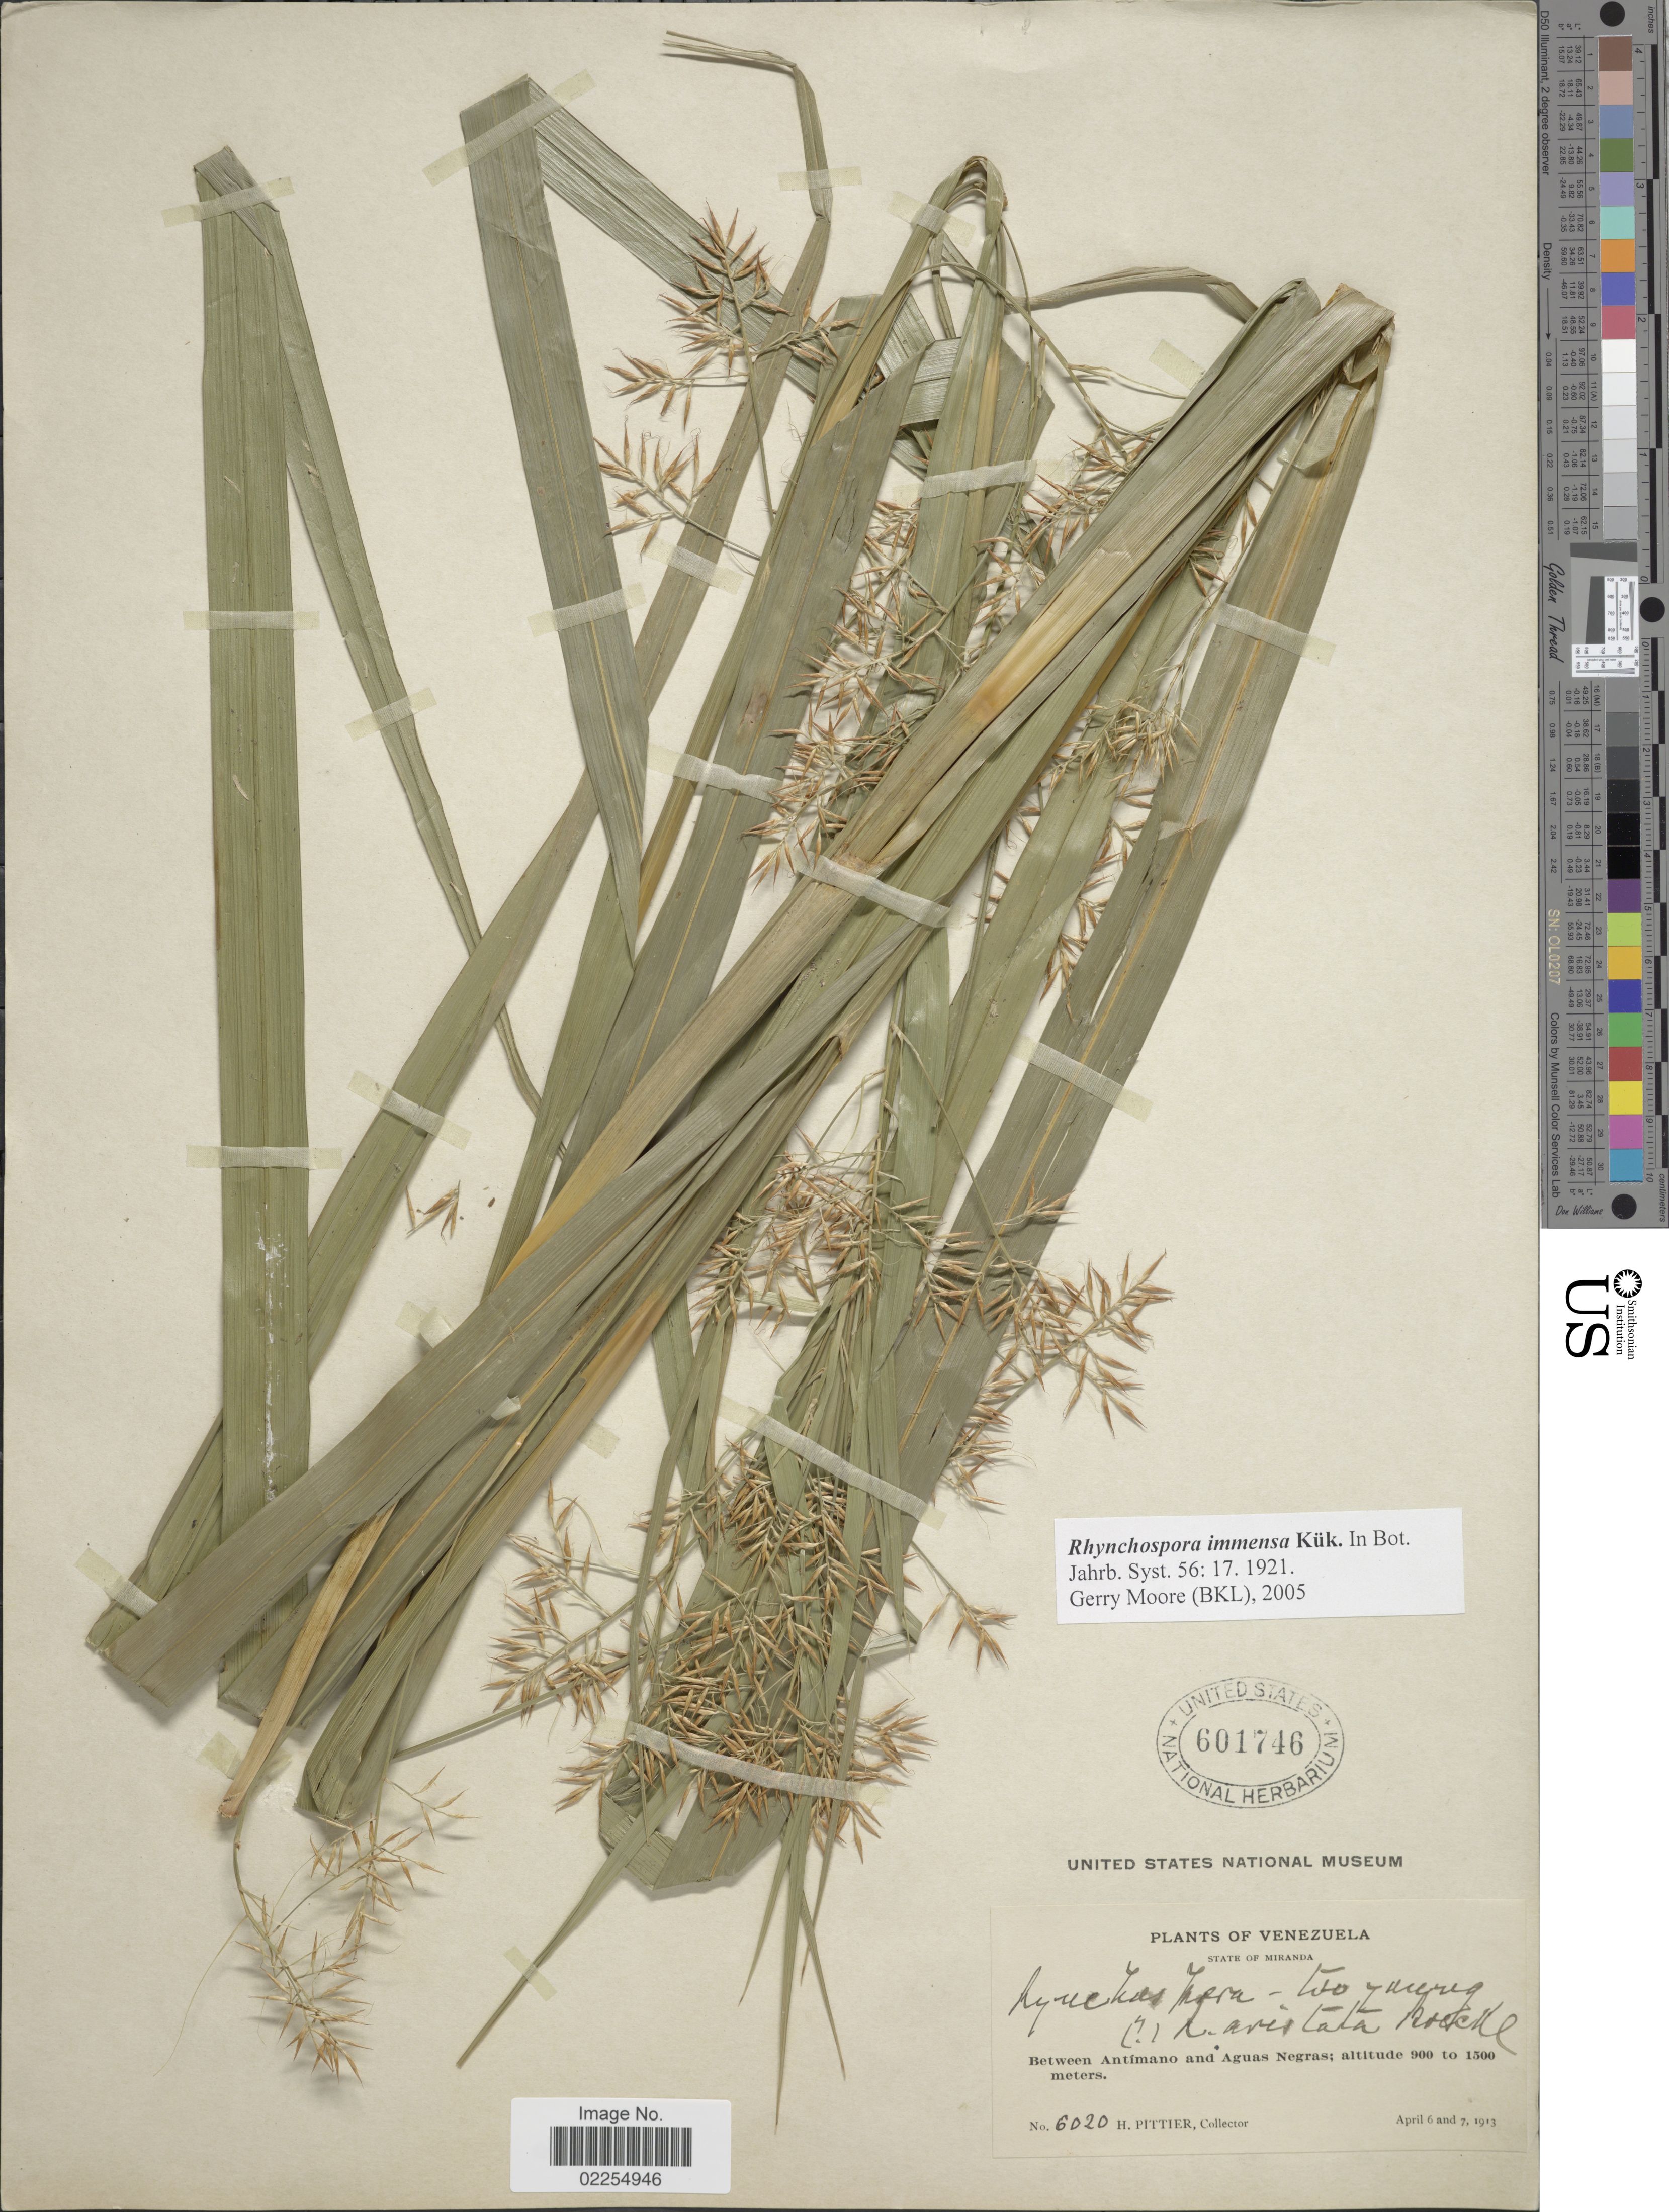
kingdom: Plantae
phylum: Tracheophyta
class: Liliopsida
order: Poales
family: Cyperaceae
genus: Rhynchospora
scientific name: Rhynchospora immensa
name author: Kük.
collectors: H. F. Pittier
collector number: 6020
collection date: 1913-04-06/1913-04-07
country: Venezuela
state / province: Miranda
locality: Between Antimano and Aguas Negras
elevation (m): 900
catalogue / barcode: US 601746